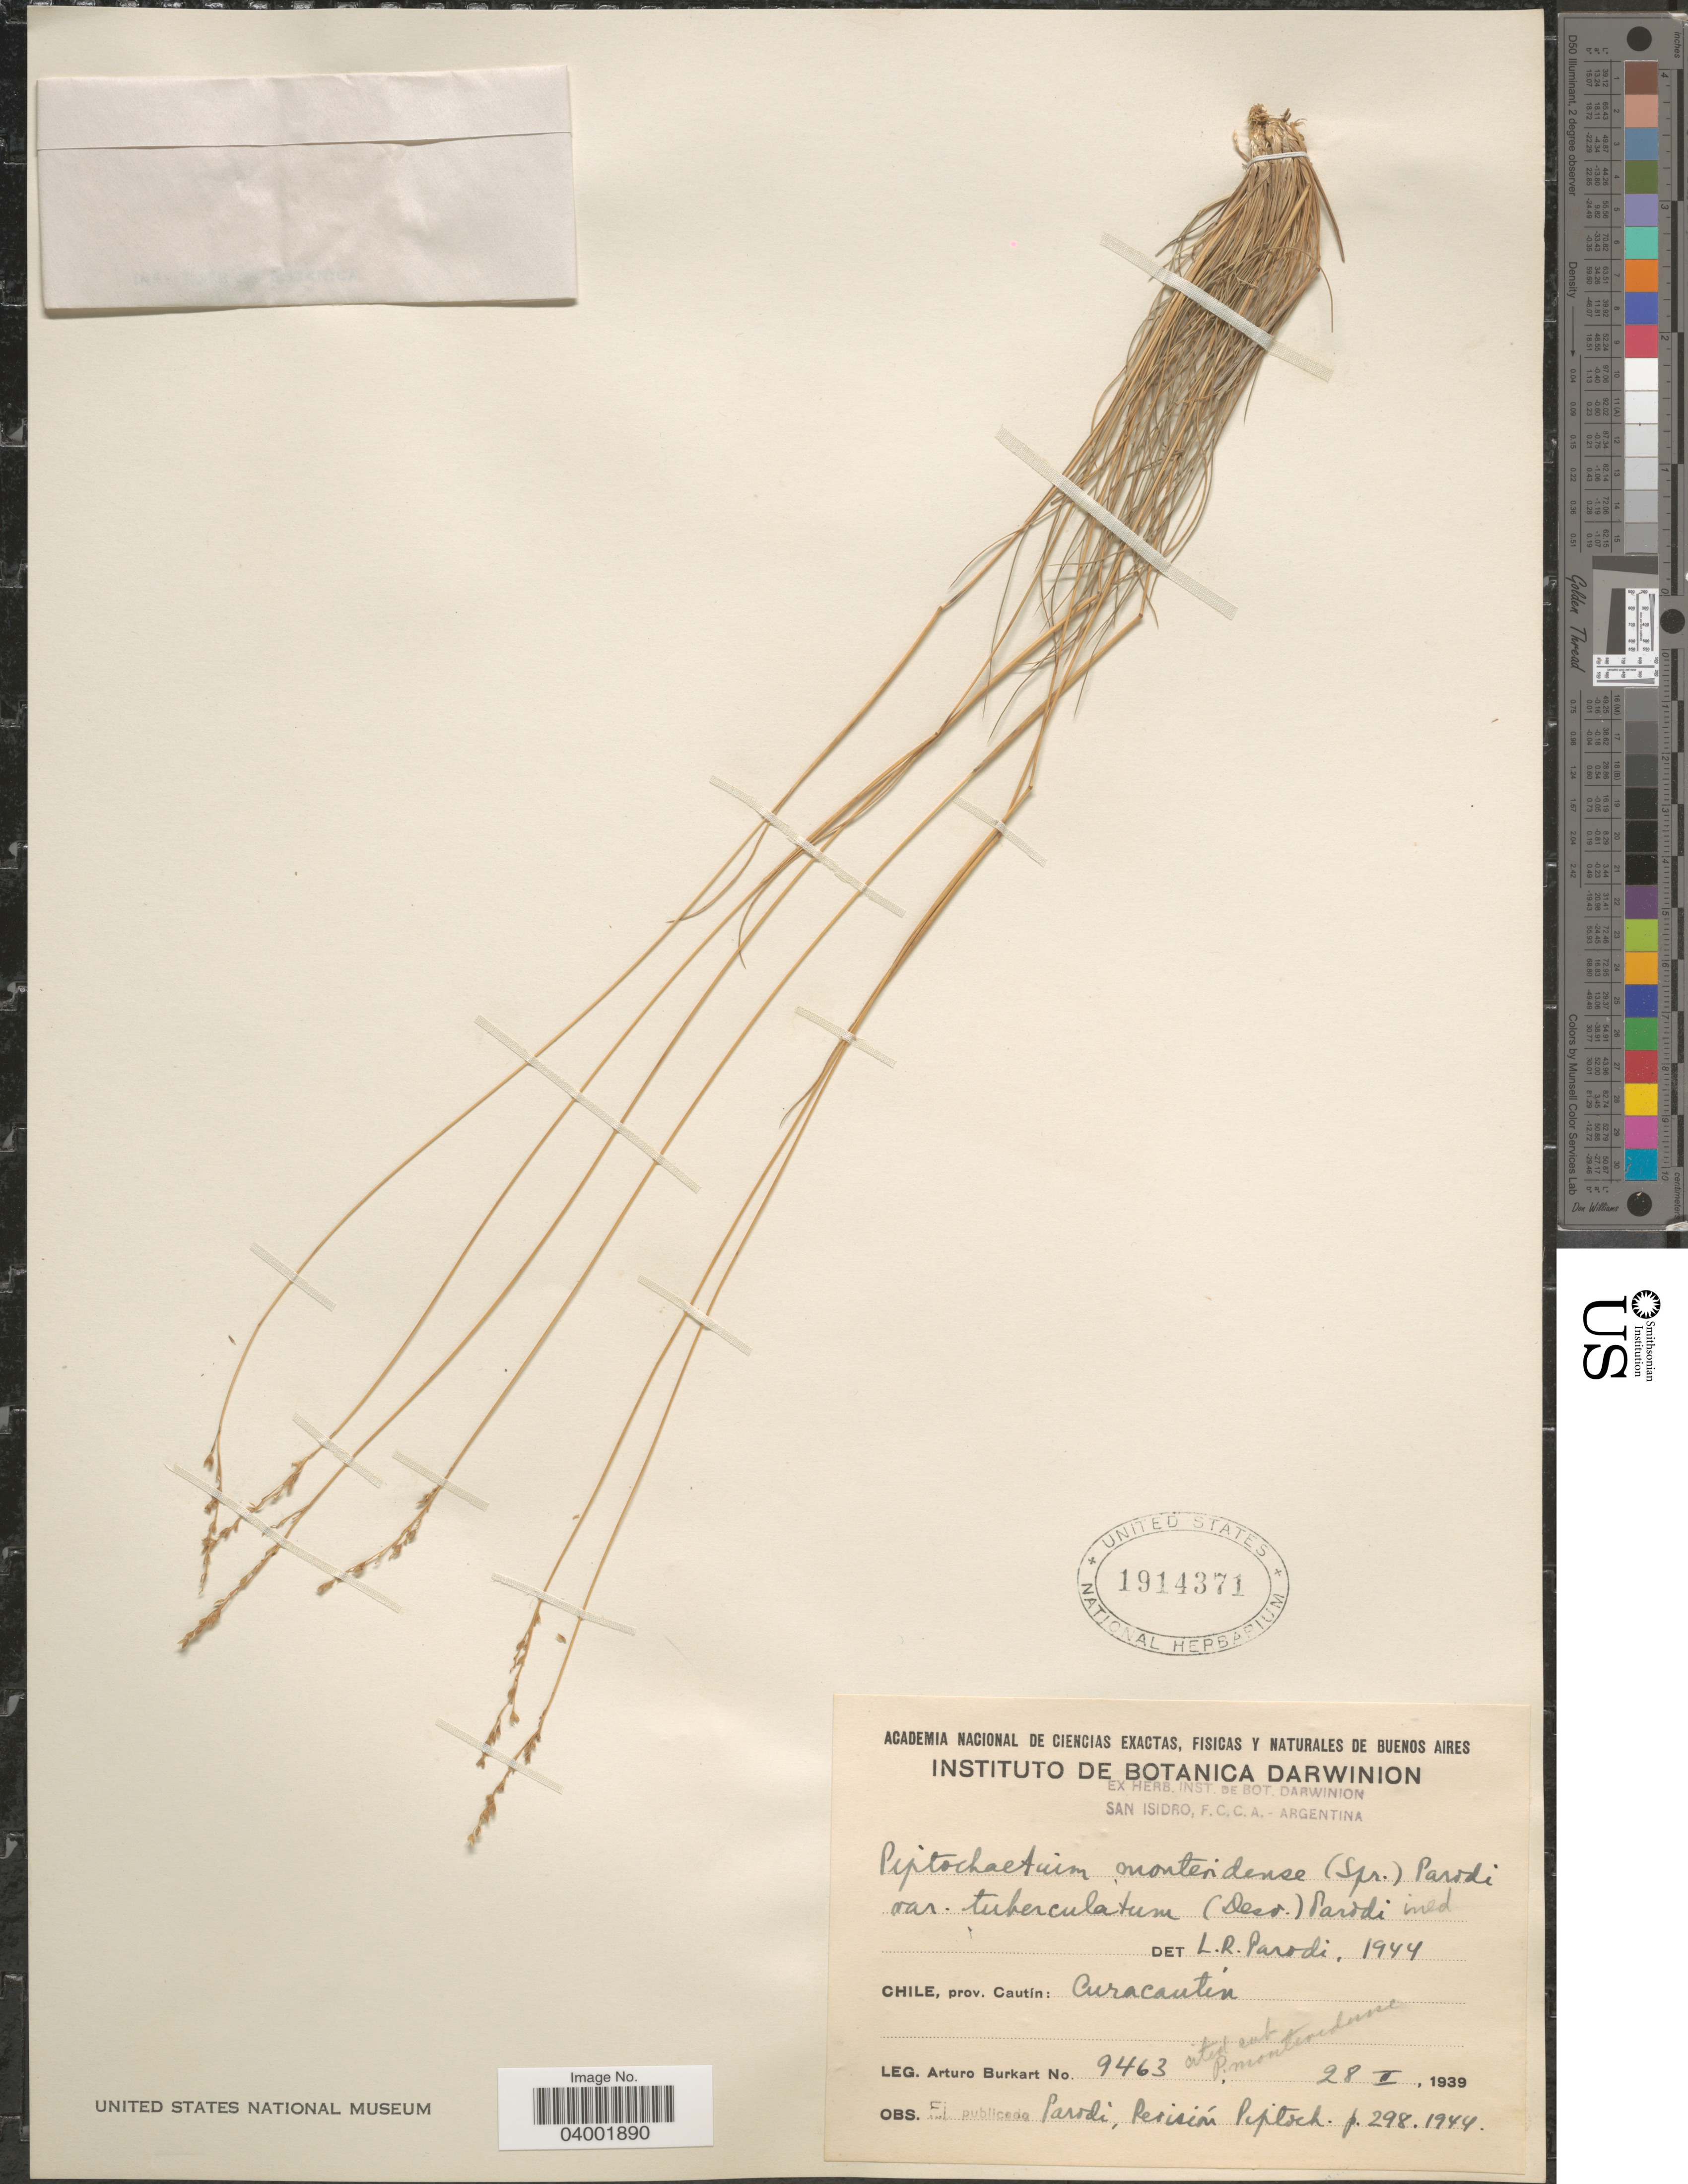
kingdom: Plantae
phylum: Tracheophyta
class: Liliopsida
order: Poales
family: Poaceae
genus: Piptochaetium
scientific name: Piptochaetium montevidense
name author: (Spreng.) Parodi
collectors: A. E. Burkart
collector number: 9463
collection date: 1939-02-28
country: Chile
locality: Prov. Cautín: Curacautin.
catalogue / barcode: US 1914371